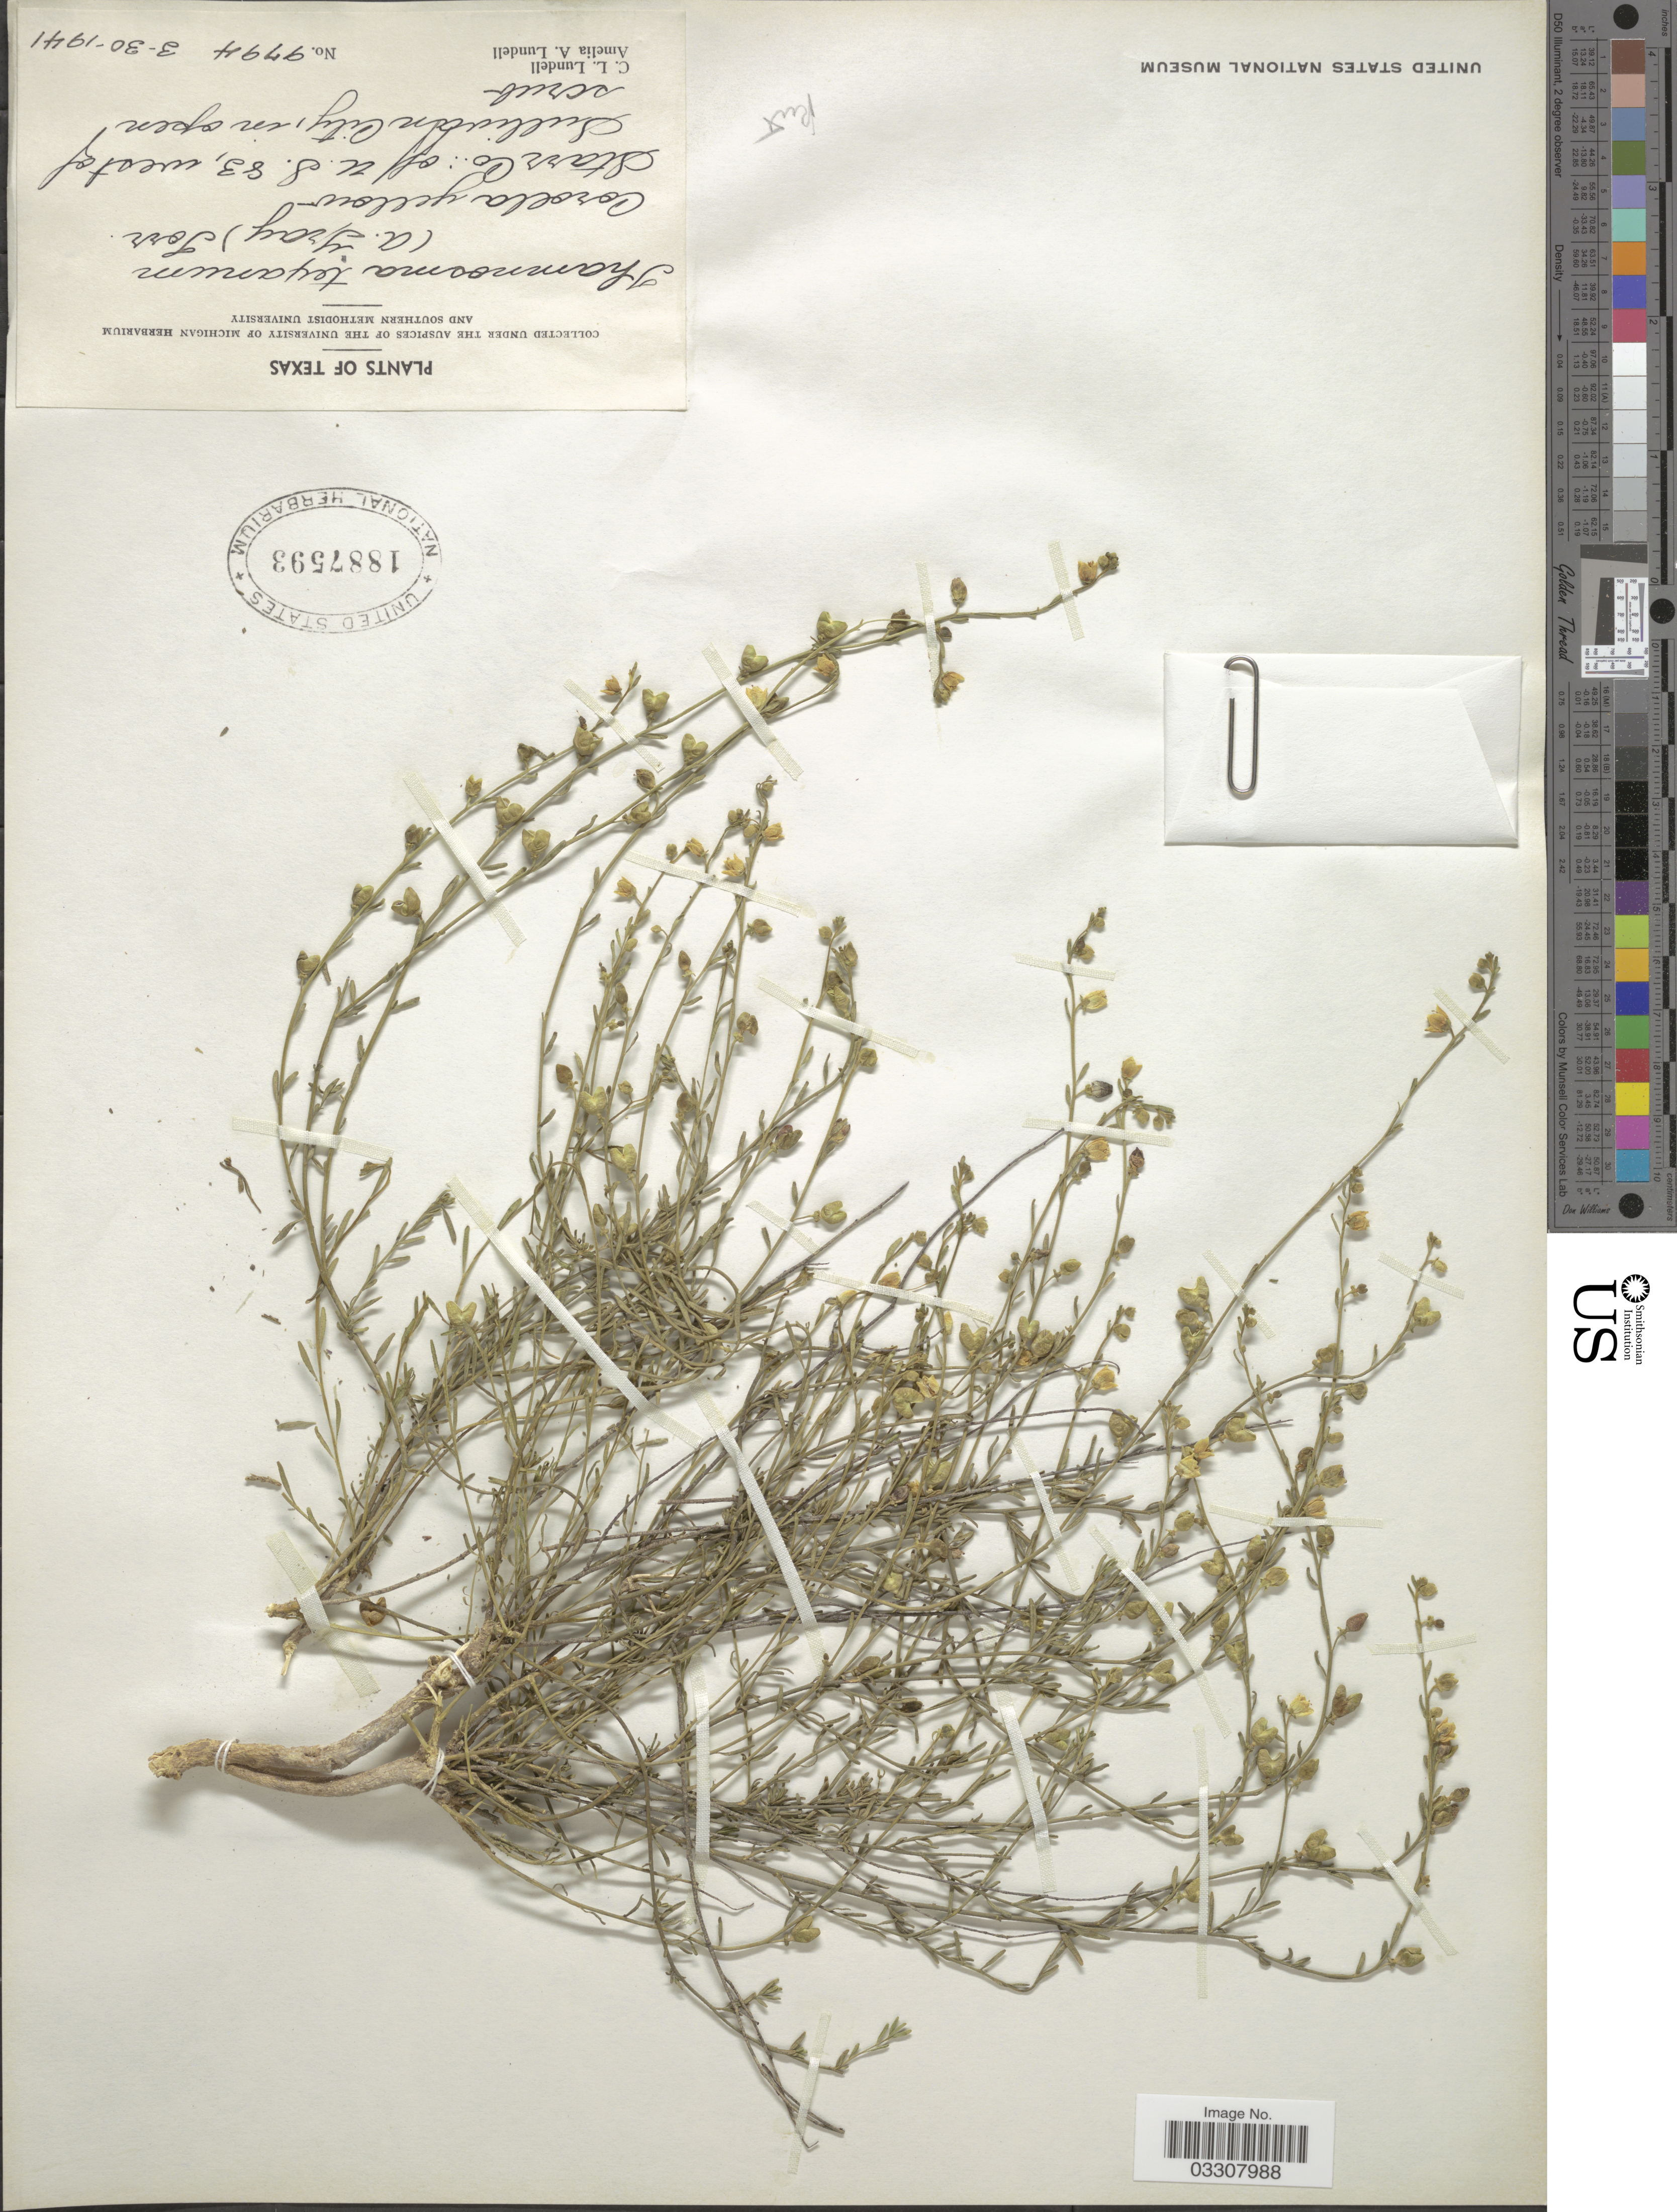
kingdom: Plantae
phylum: Tracheophyta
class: Magnoliopsida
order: Sapindales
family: Rutaceae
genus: Thamnosma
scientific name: Thamnosma texana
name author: (A. Gray) Torr.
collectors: C. L. Lundell & A. A. Lundell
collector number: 9794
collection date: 1941-03-30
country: United States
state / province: Texas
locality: Starr Co.: off U.S. 83, west of Sullivan City.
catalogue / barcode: US 1887593